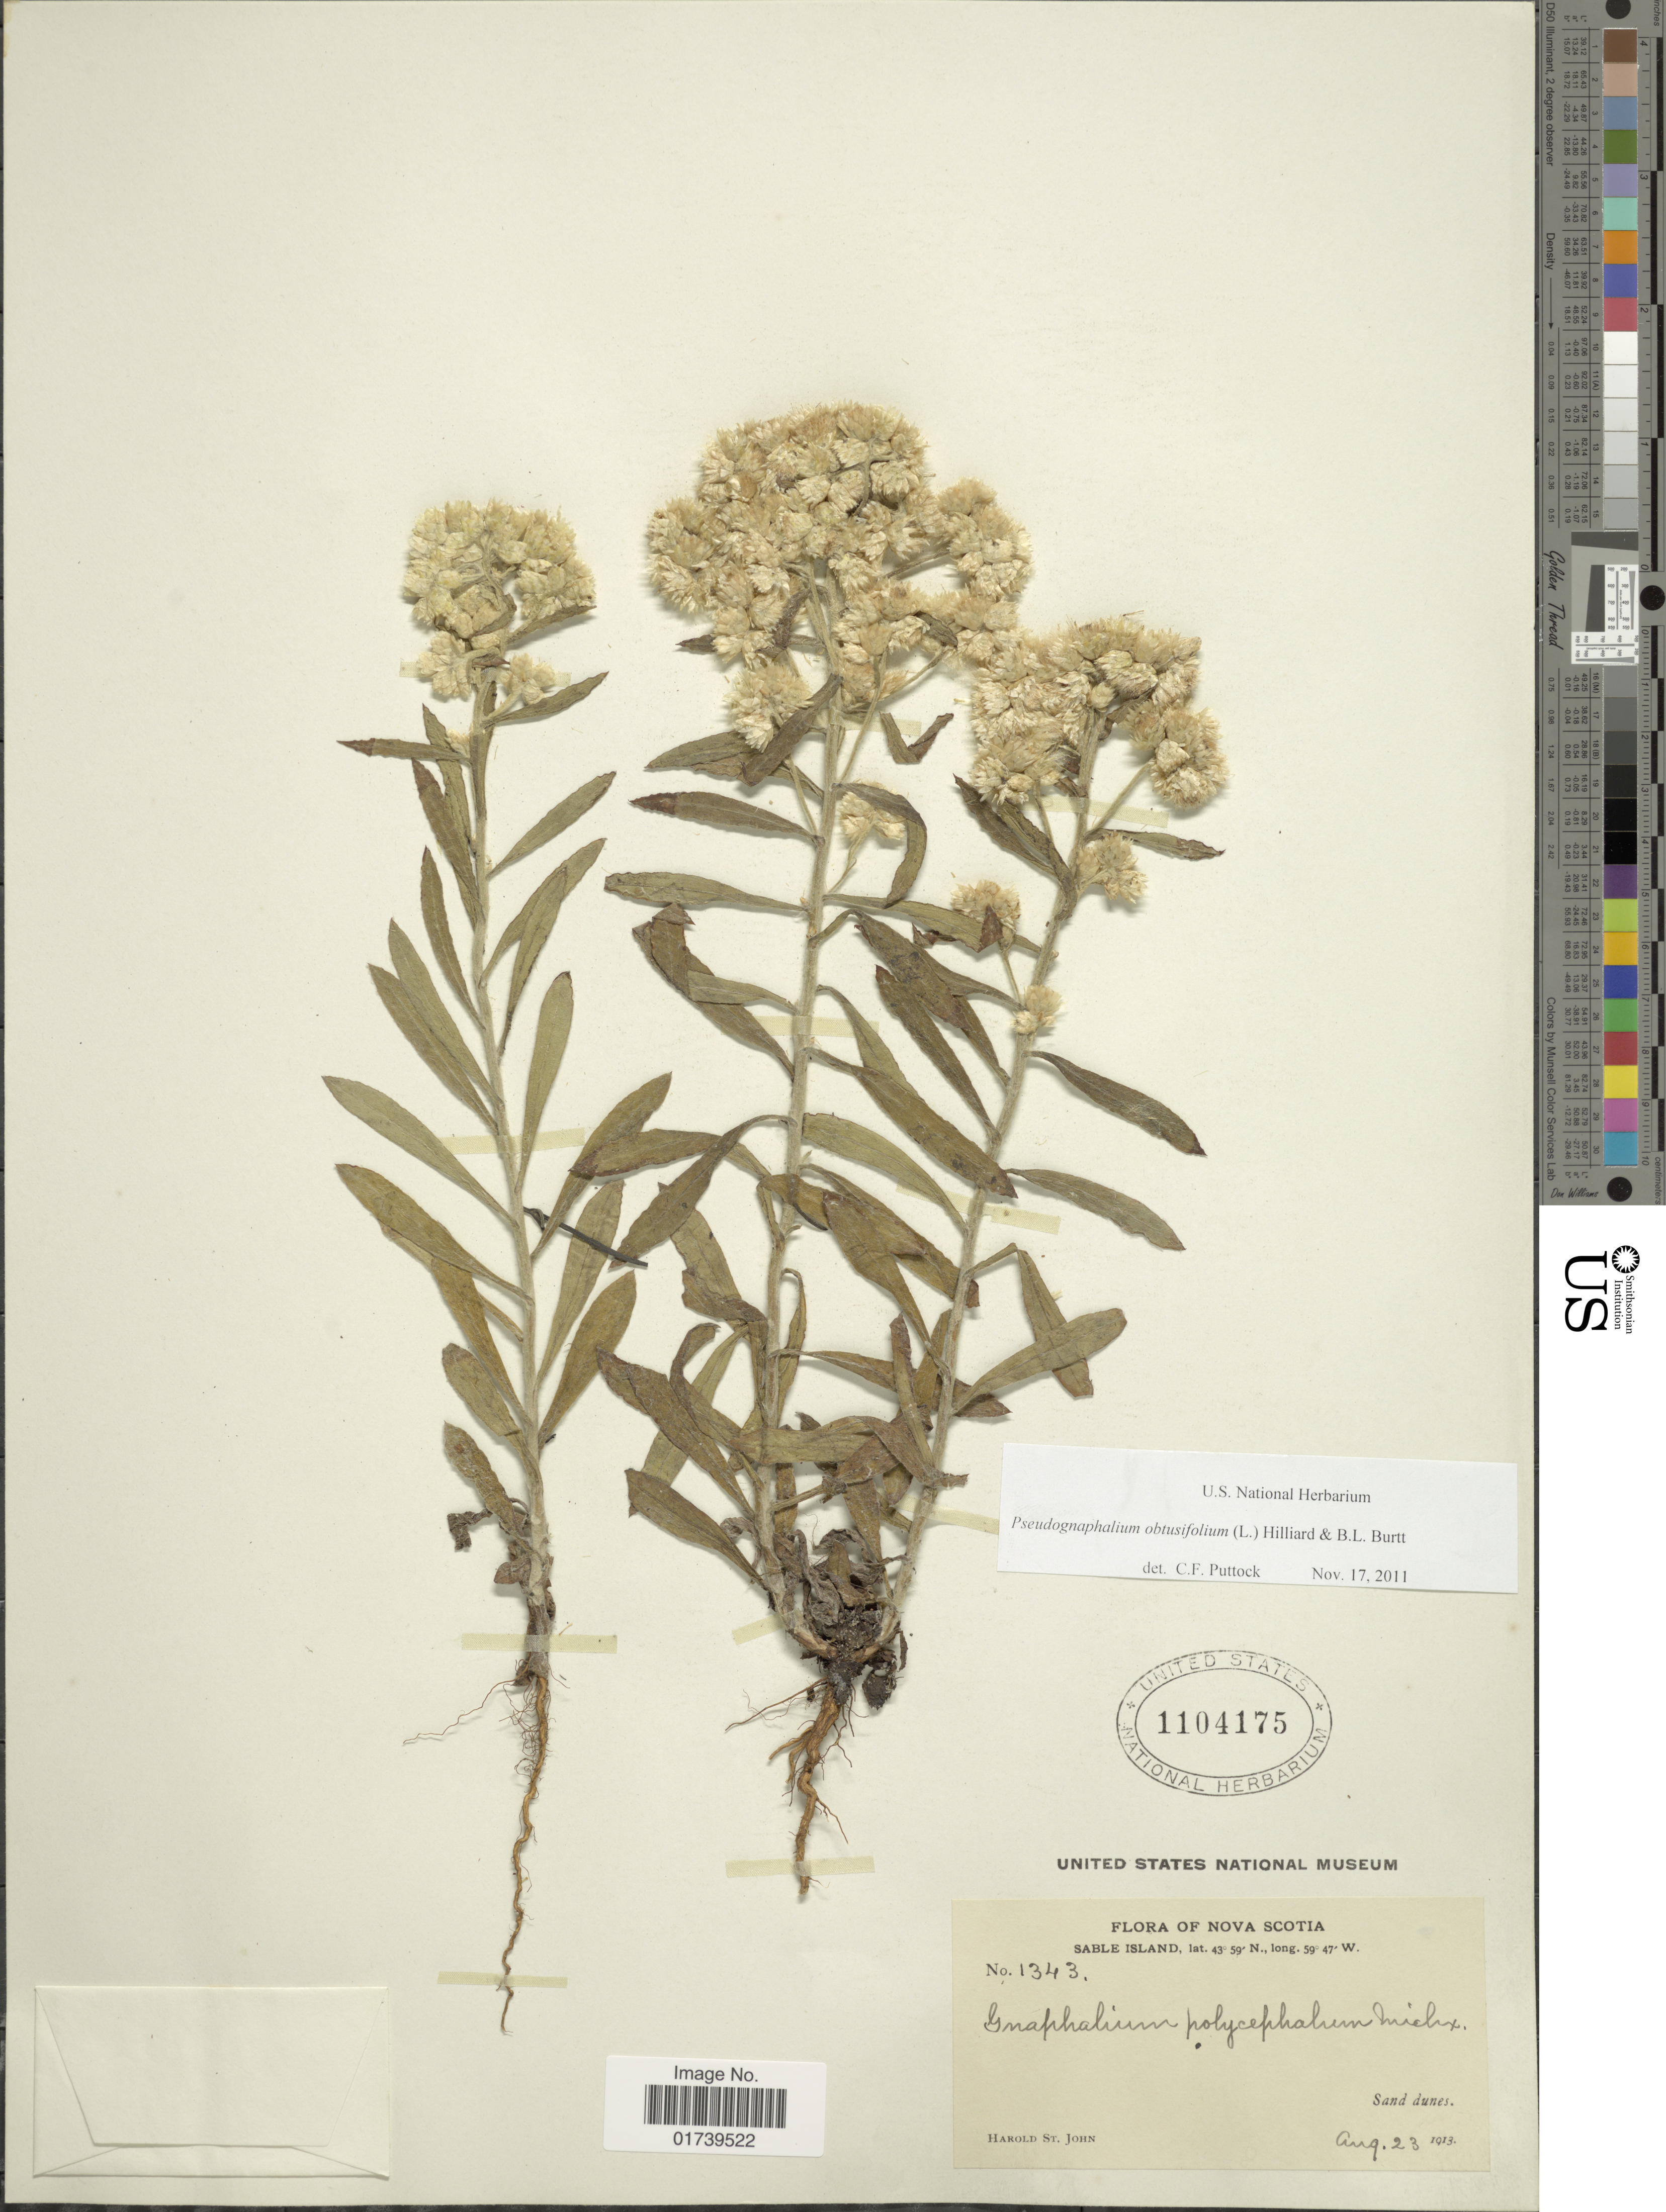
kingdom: Plantae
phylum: Tracheophyta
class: Magnoliopsida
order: Asterales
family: Asteraceae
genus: Pseudognaphalium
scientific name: Pseudognaphalium obtusifolium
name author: (L.) Hilliard & B.L. Burtt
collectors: H. St. John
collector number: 1343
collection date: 1913-08-23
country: Canada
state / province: Nova Scotia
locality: Sable Island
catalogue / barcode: US 1104175